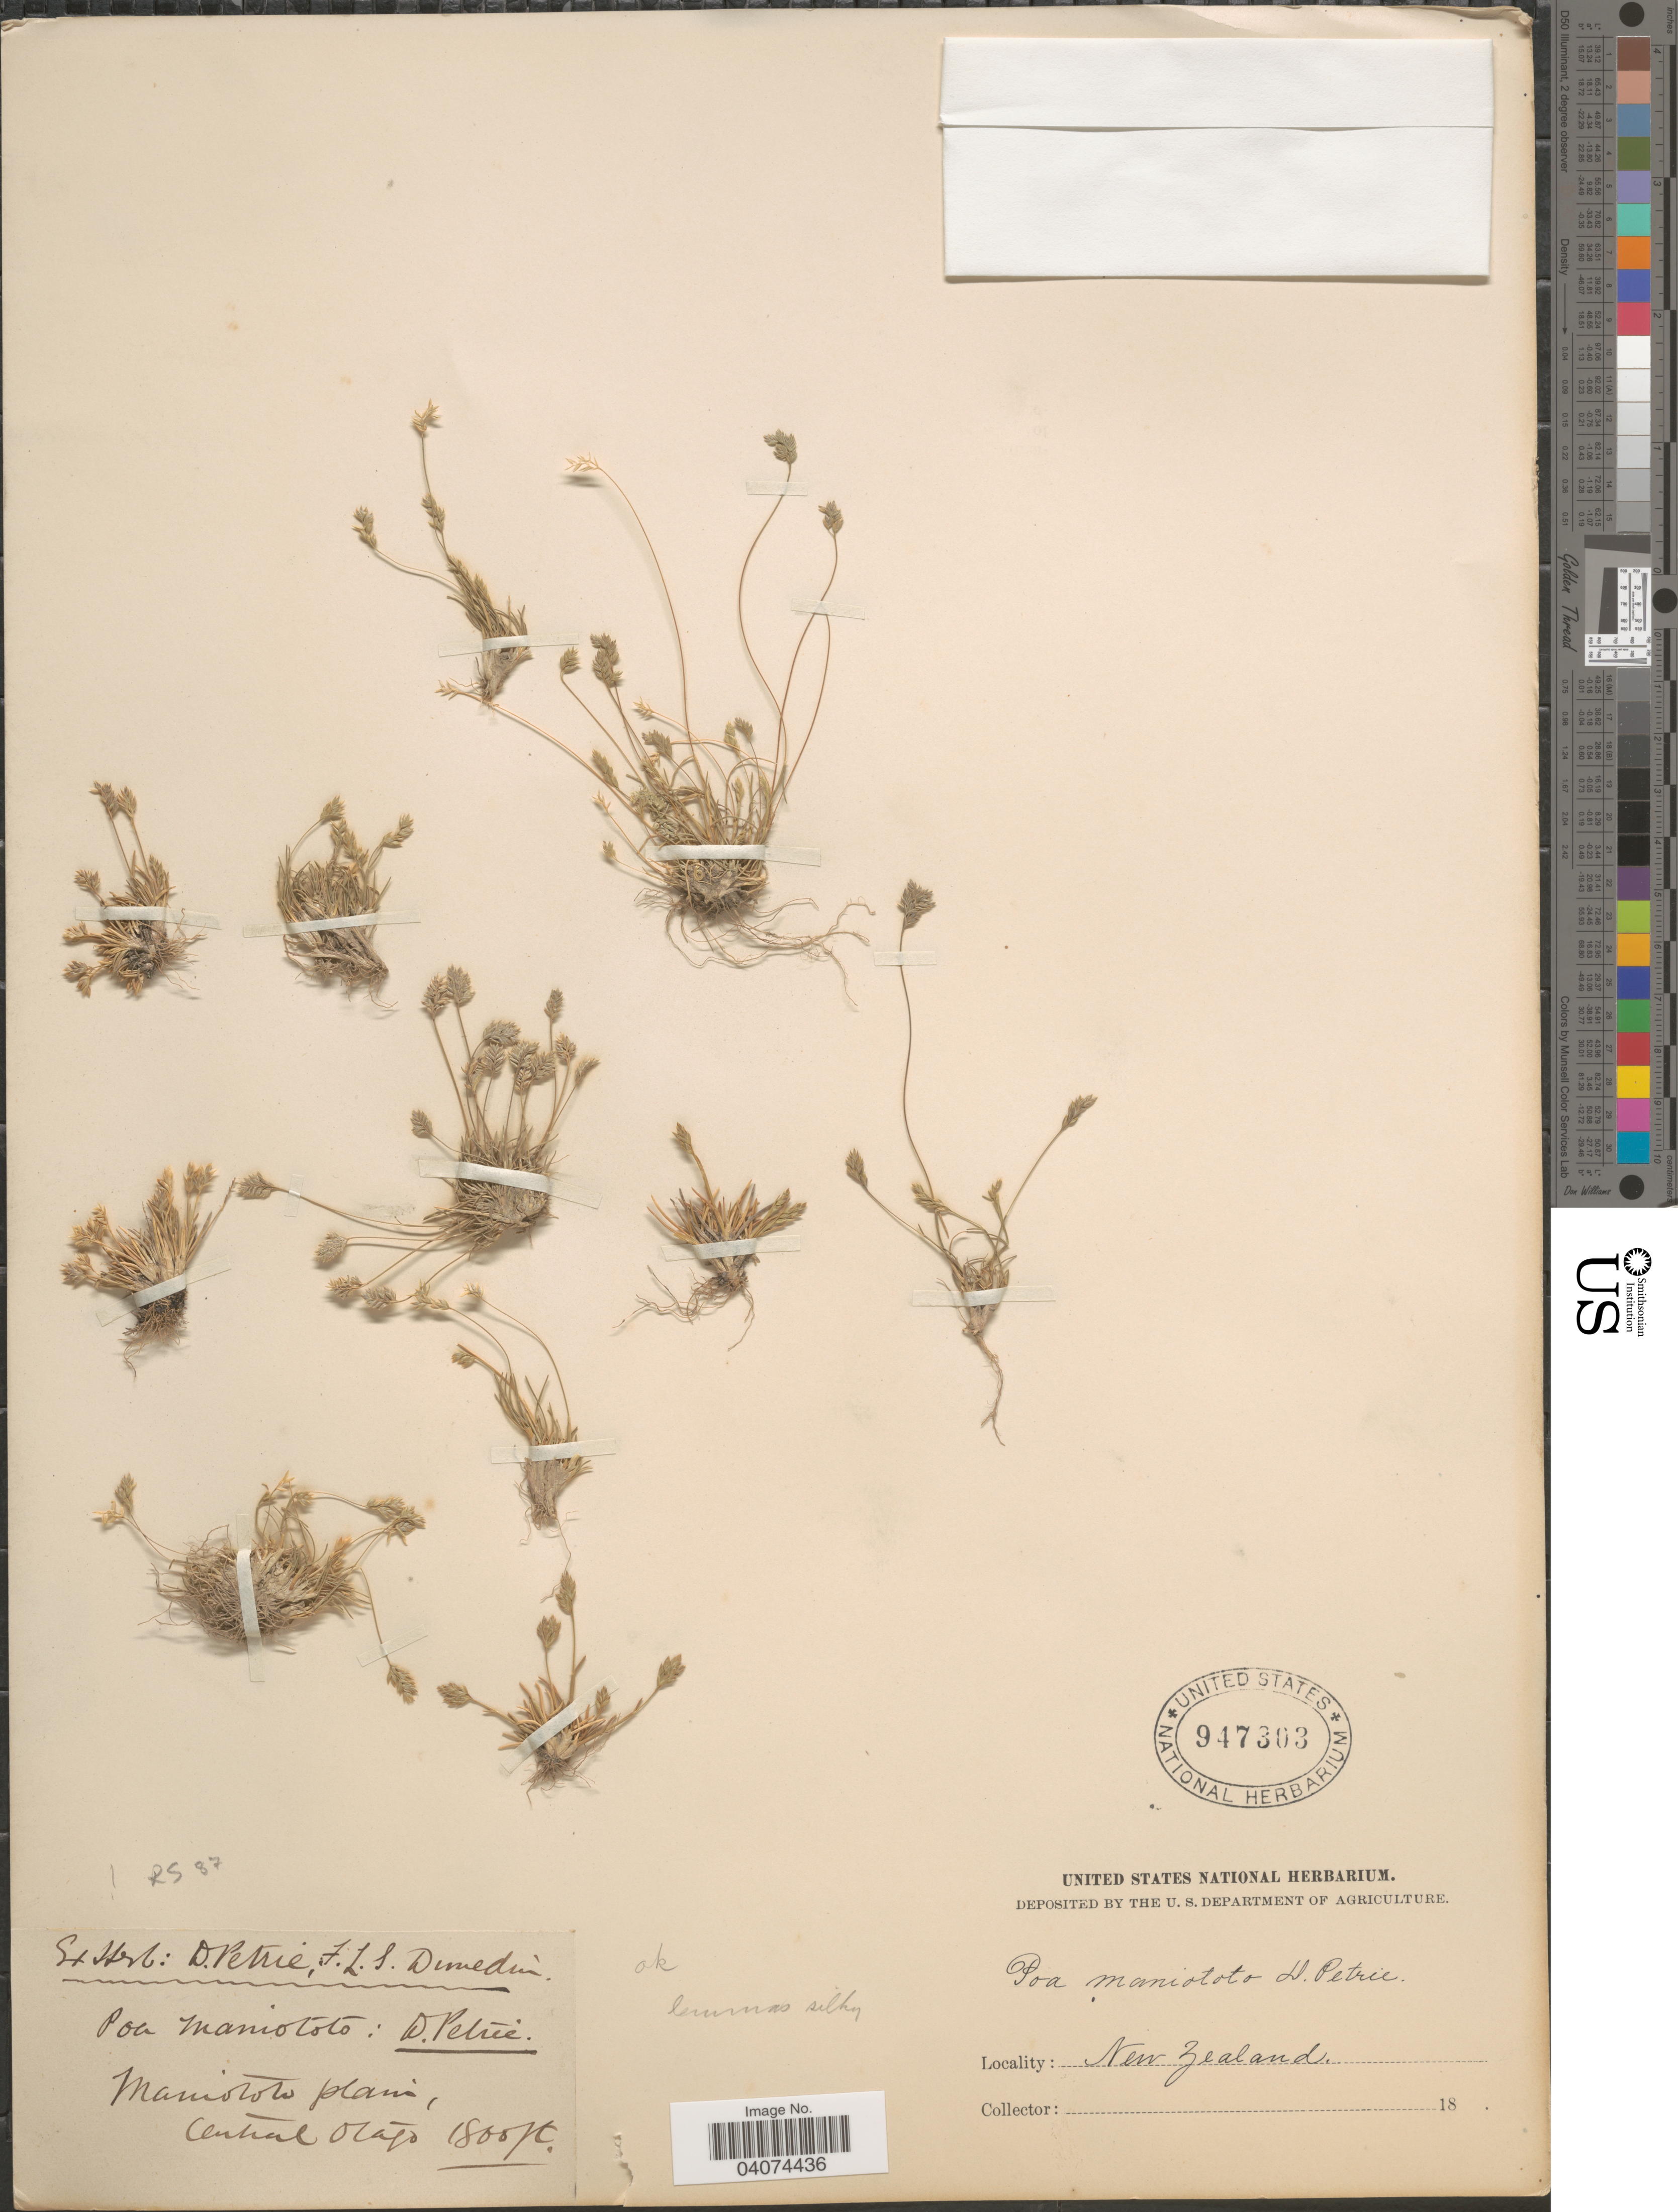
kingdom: Plantae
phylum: Tracheophyta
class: Liliopsida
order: Poales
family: Poaceae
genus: Poa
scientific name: Poa maniototo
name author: Petrie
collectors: Ex Herb D. Petrie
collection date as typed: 18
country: New Zealand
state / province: Otago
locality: Maniototo plain, Central Otago.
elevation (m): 549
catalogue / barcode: US 947303